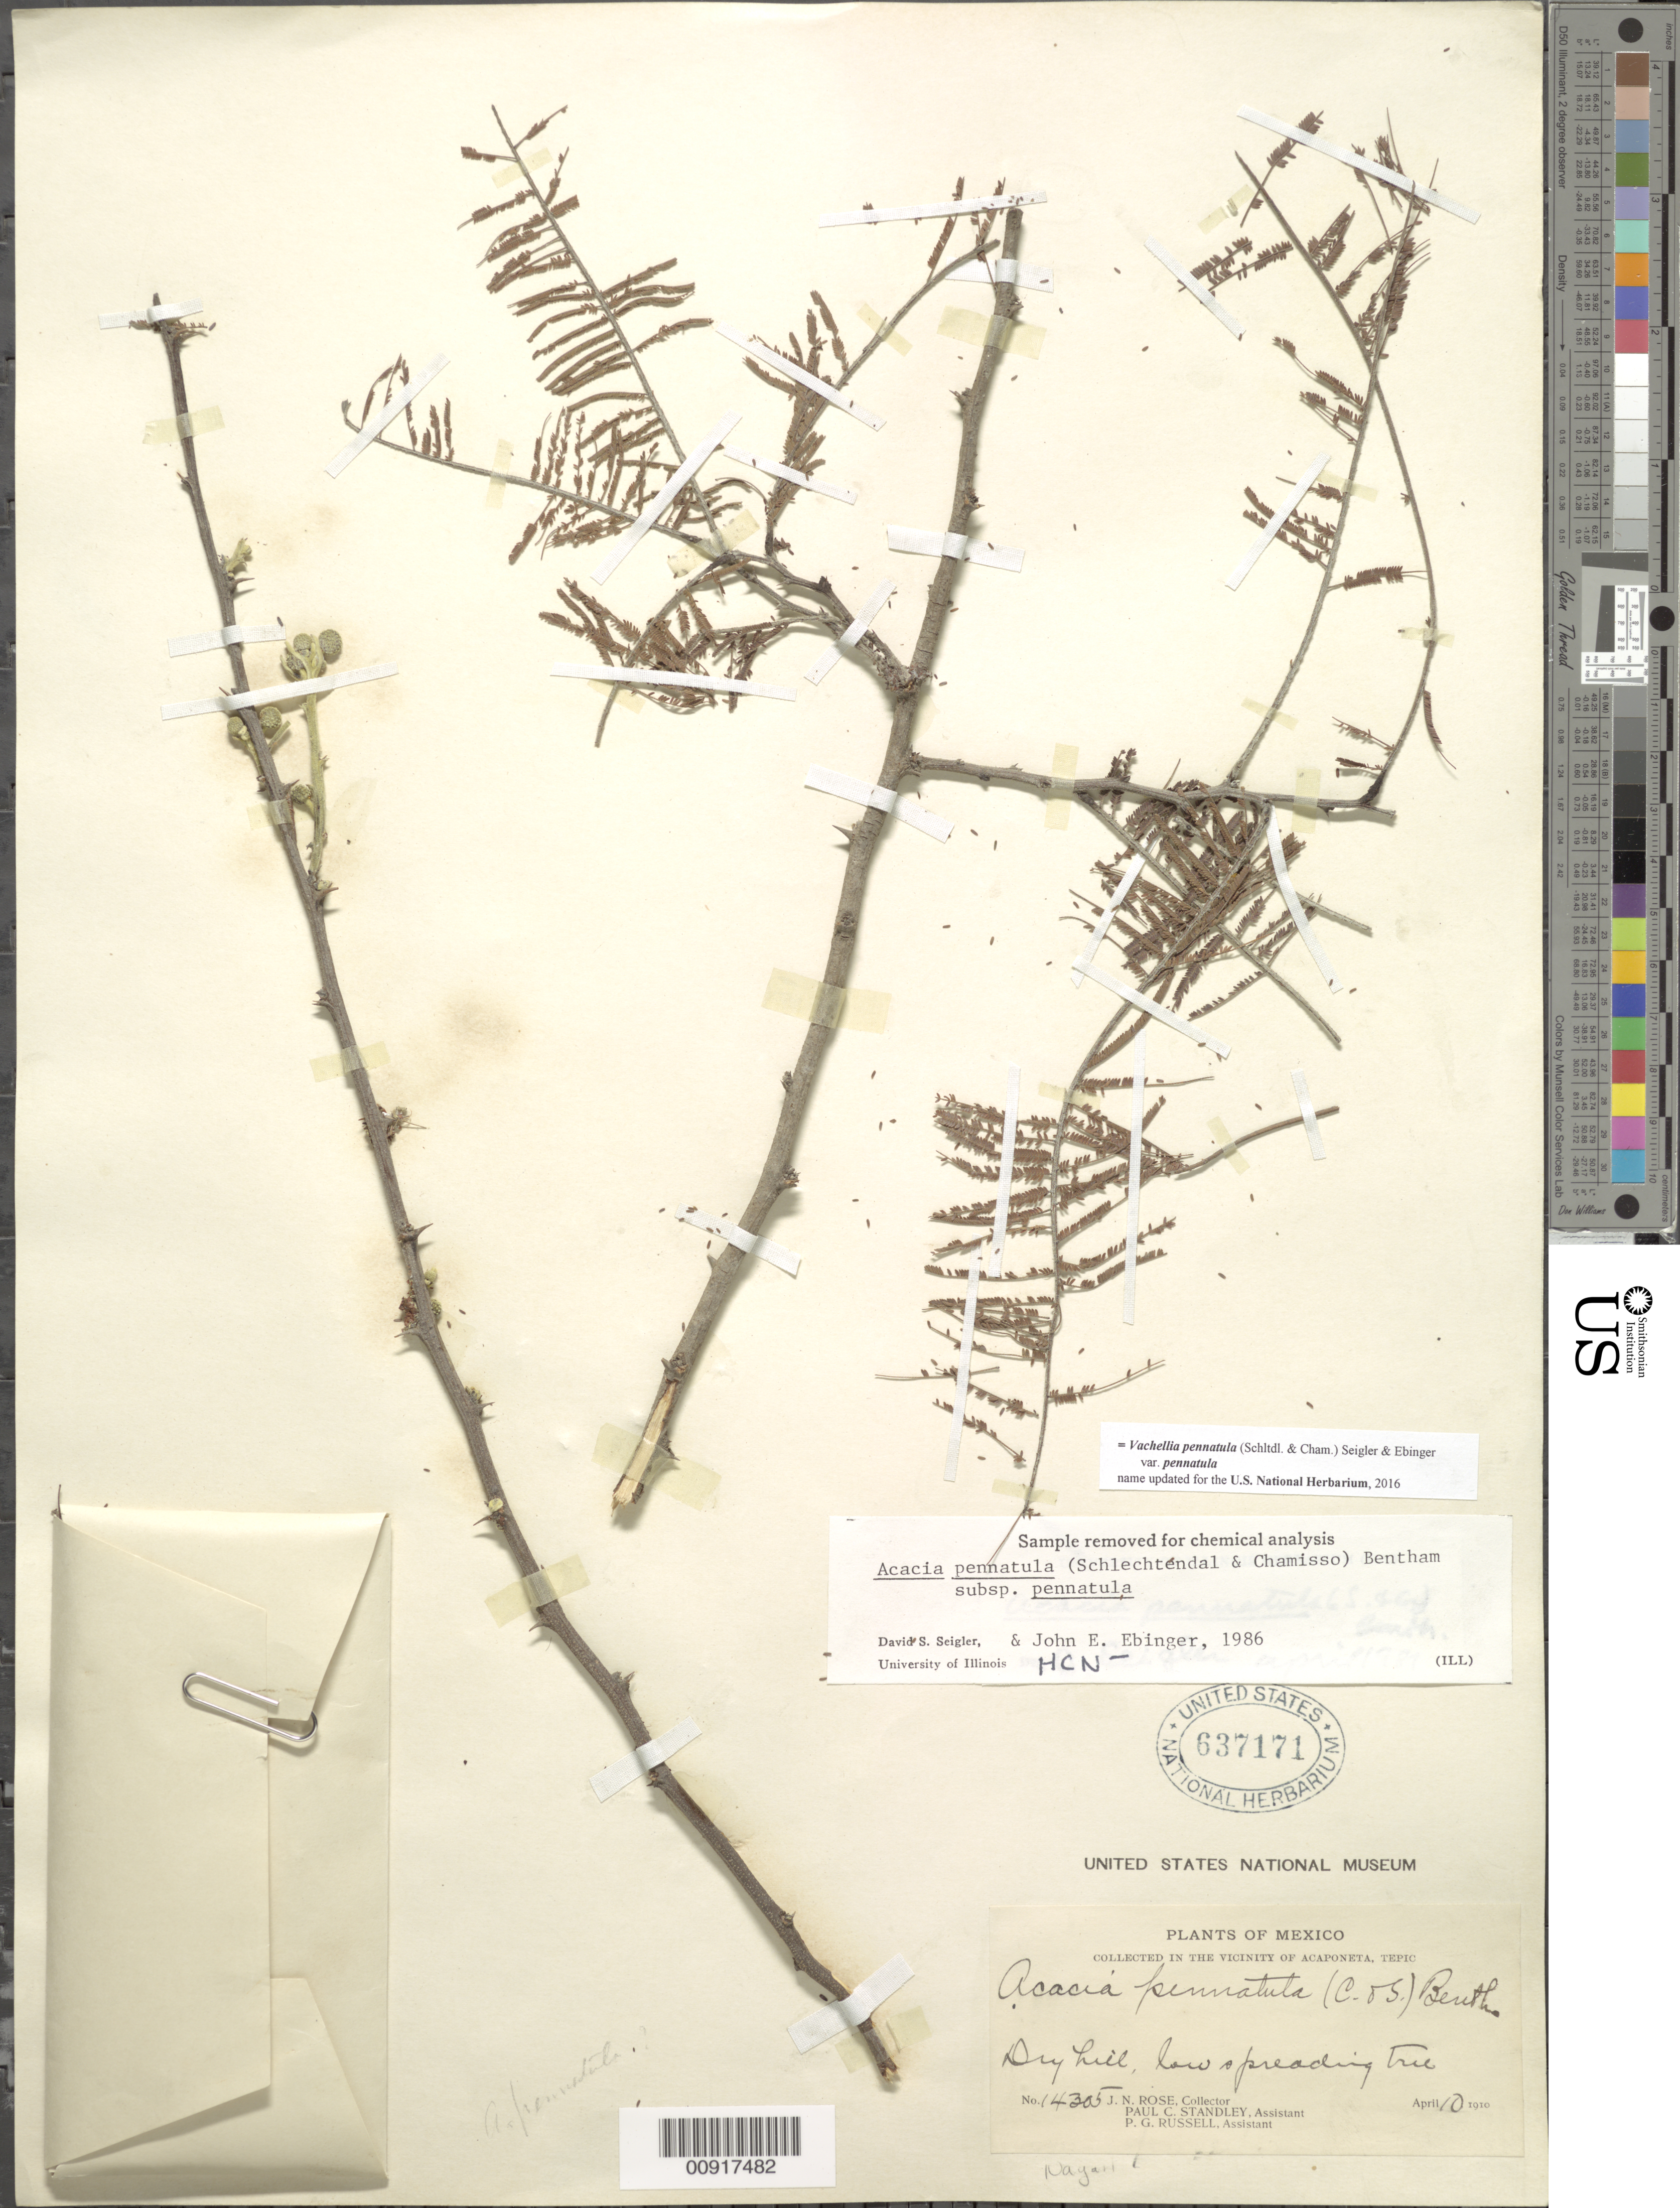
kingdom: Plantae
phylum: Tracheophyta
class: Magnoliopsida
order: Fabales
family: Fabaceae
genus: Vachellia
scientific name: Vachellia pennatula var. pennatula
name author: (Schltdl. & Cham.) Seigler & Ebinger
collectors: J. N. Rose, P. C. Standley & P. G. Russell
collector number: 14305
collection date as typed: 10 Apr 1910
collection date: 1910-04-10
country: Mexico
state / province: Nayarit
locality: In the vicinity of Acaponeta, Tepic.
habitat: Dry hill.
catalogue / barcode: US 637171